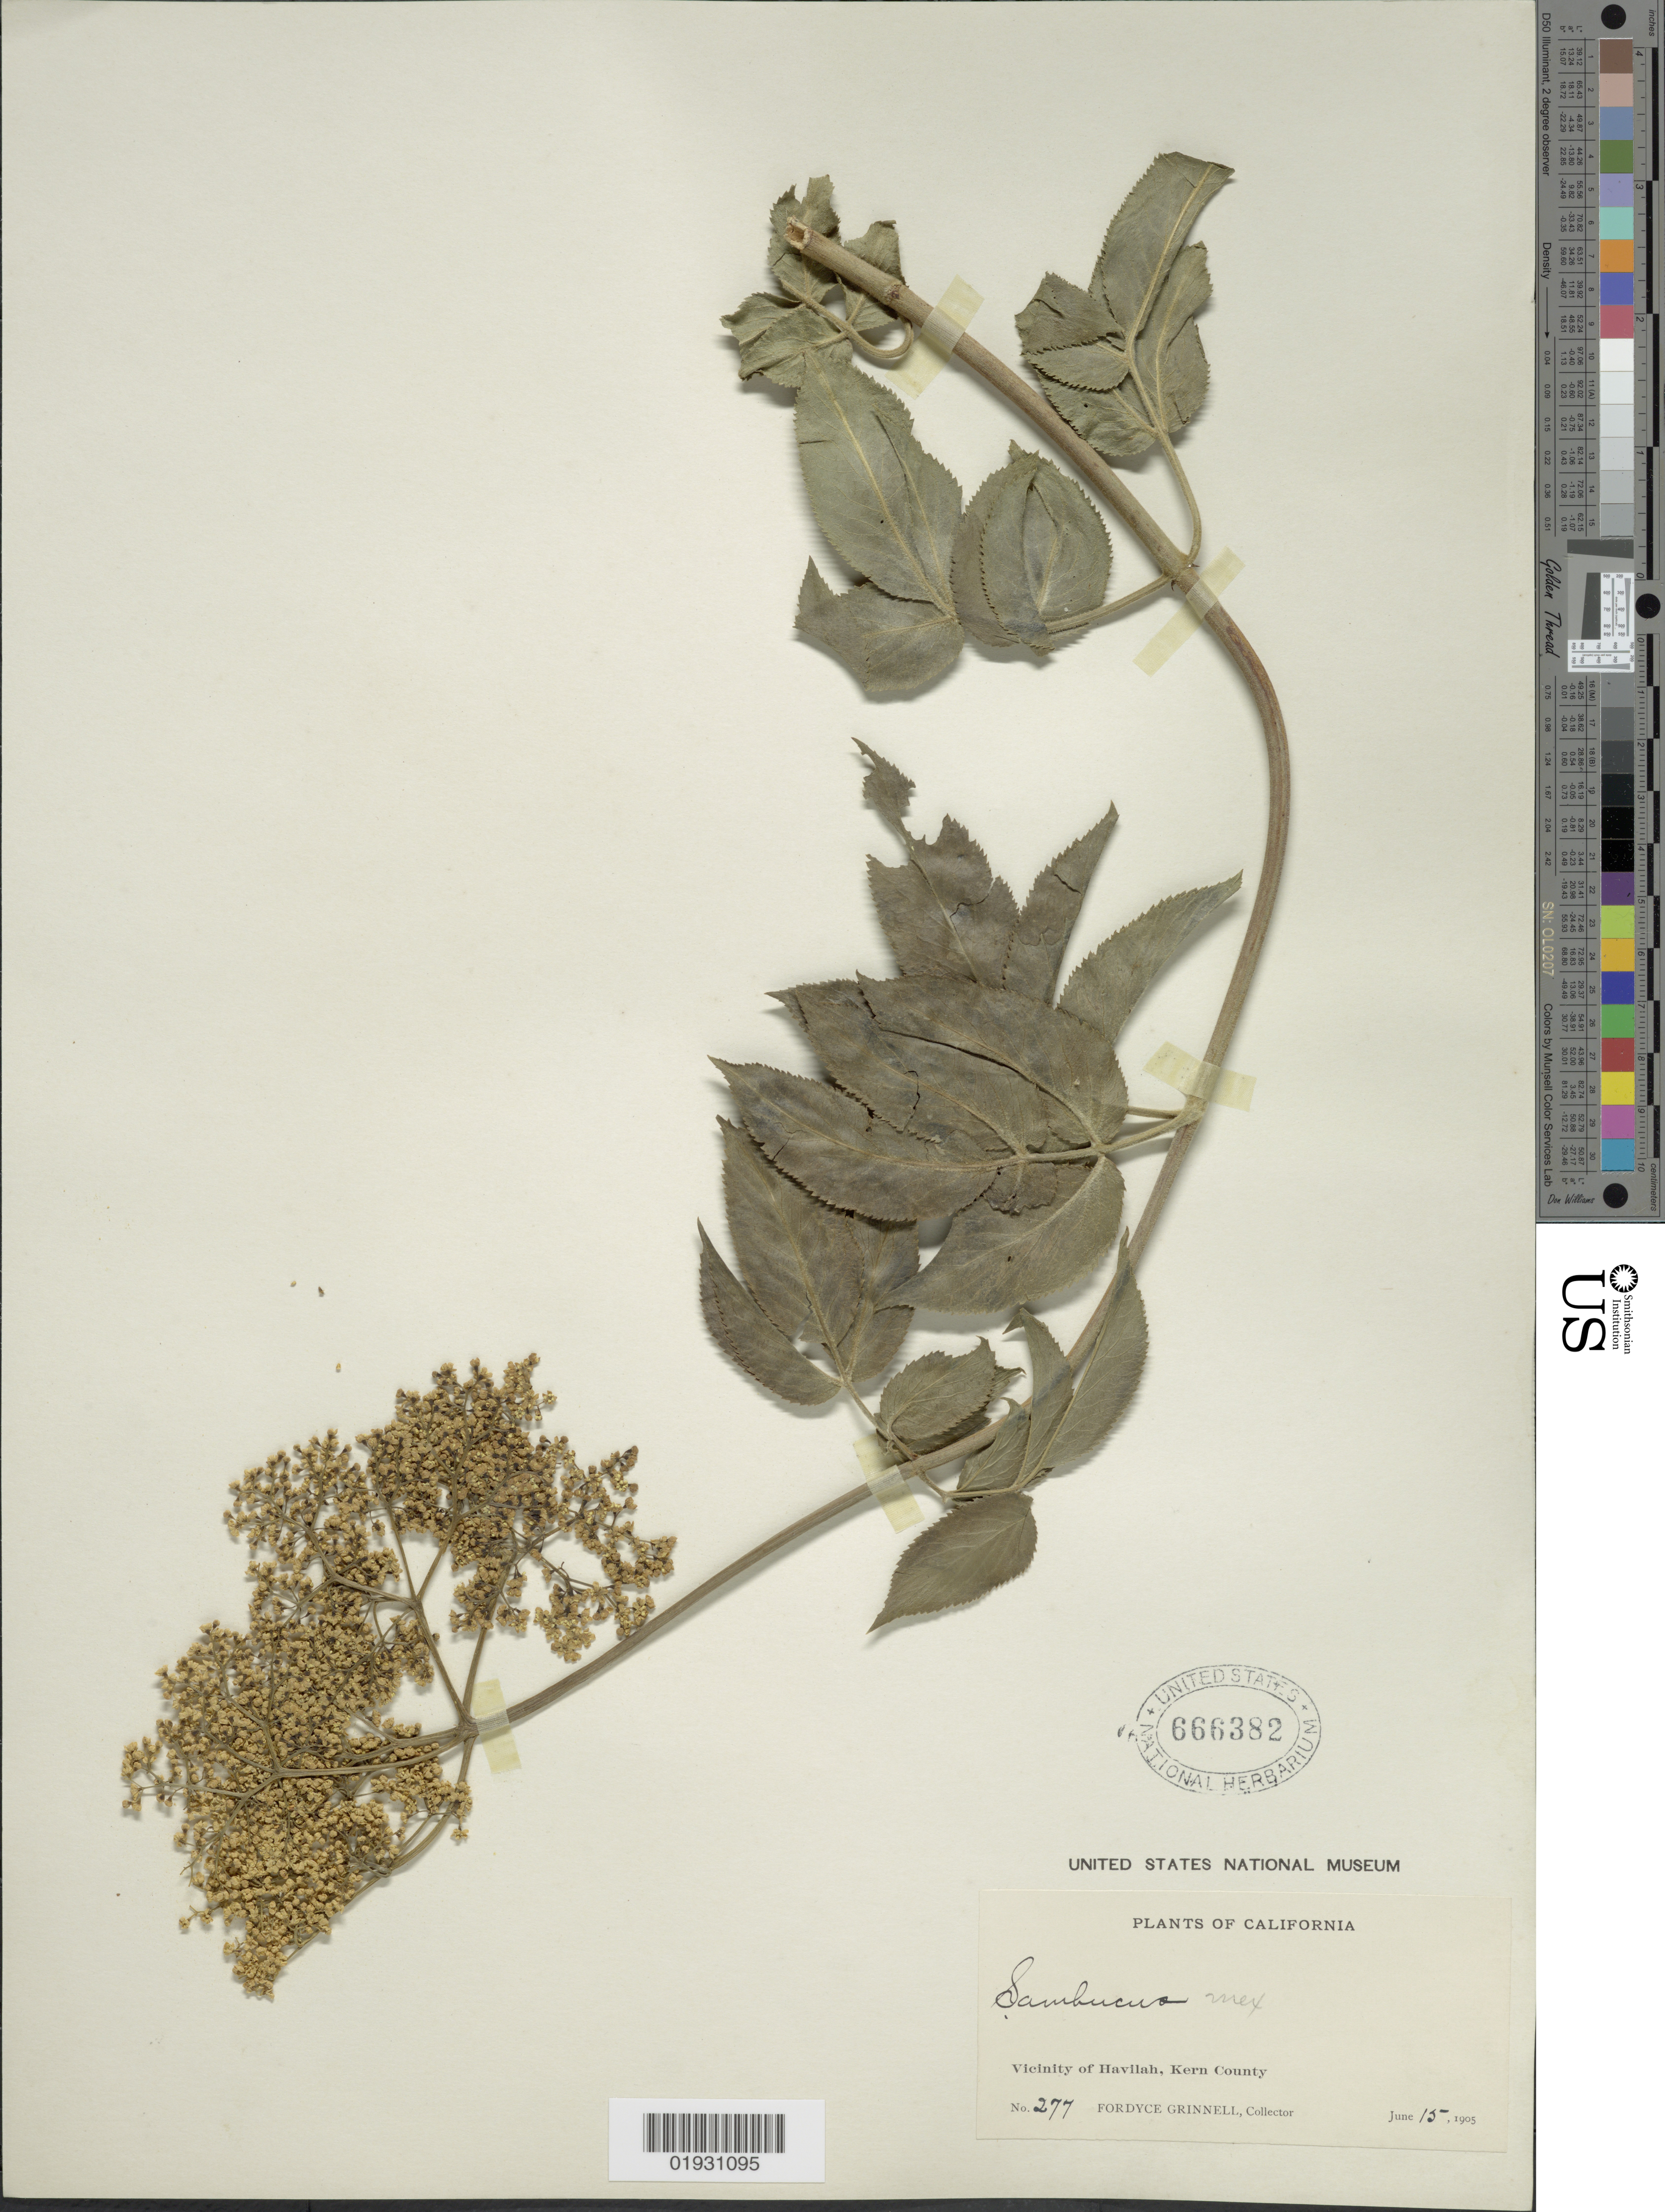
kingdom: Plantae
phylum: Tracheophyta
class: Magnoliopsida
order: Dipsacales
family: Viburnaceae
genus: Sambucus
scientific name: Sambucus mexicana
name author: C. Presl ex DC.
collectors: F. Grinnell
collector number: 277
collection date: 1905-06-15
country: United States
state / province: California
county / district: Kern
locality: Vicinity of Havilah, Kern County.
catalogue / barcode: US 666382